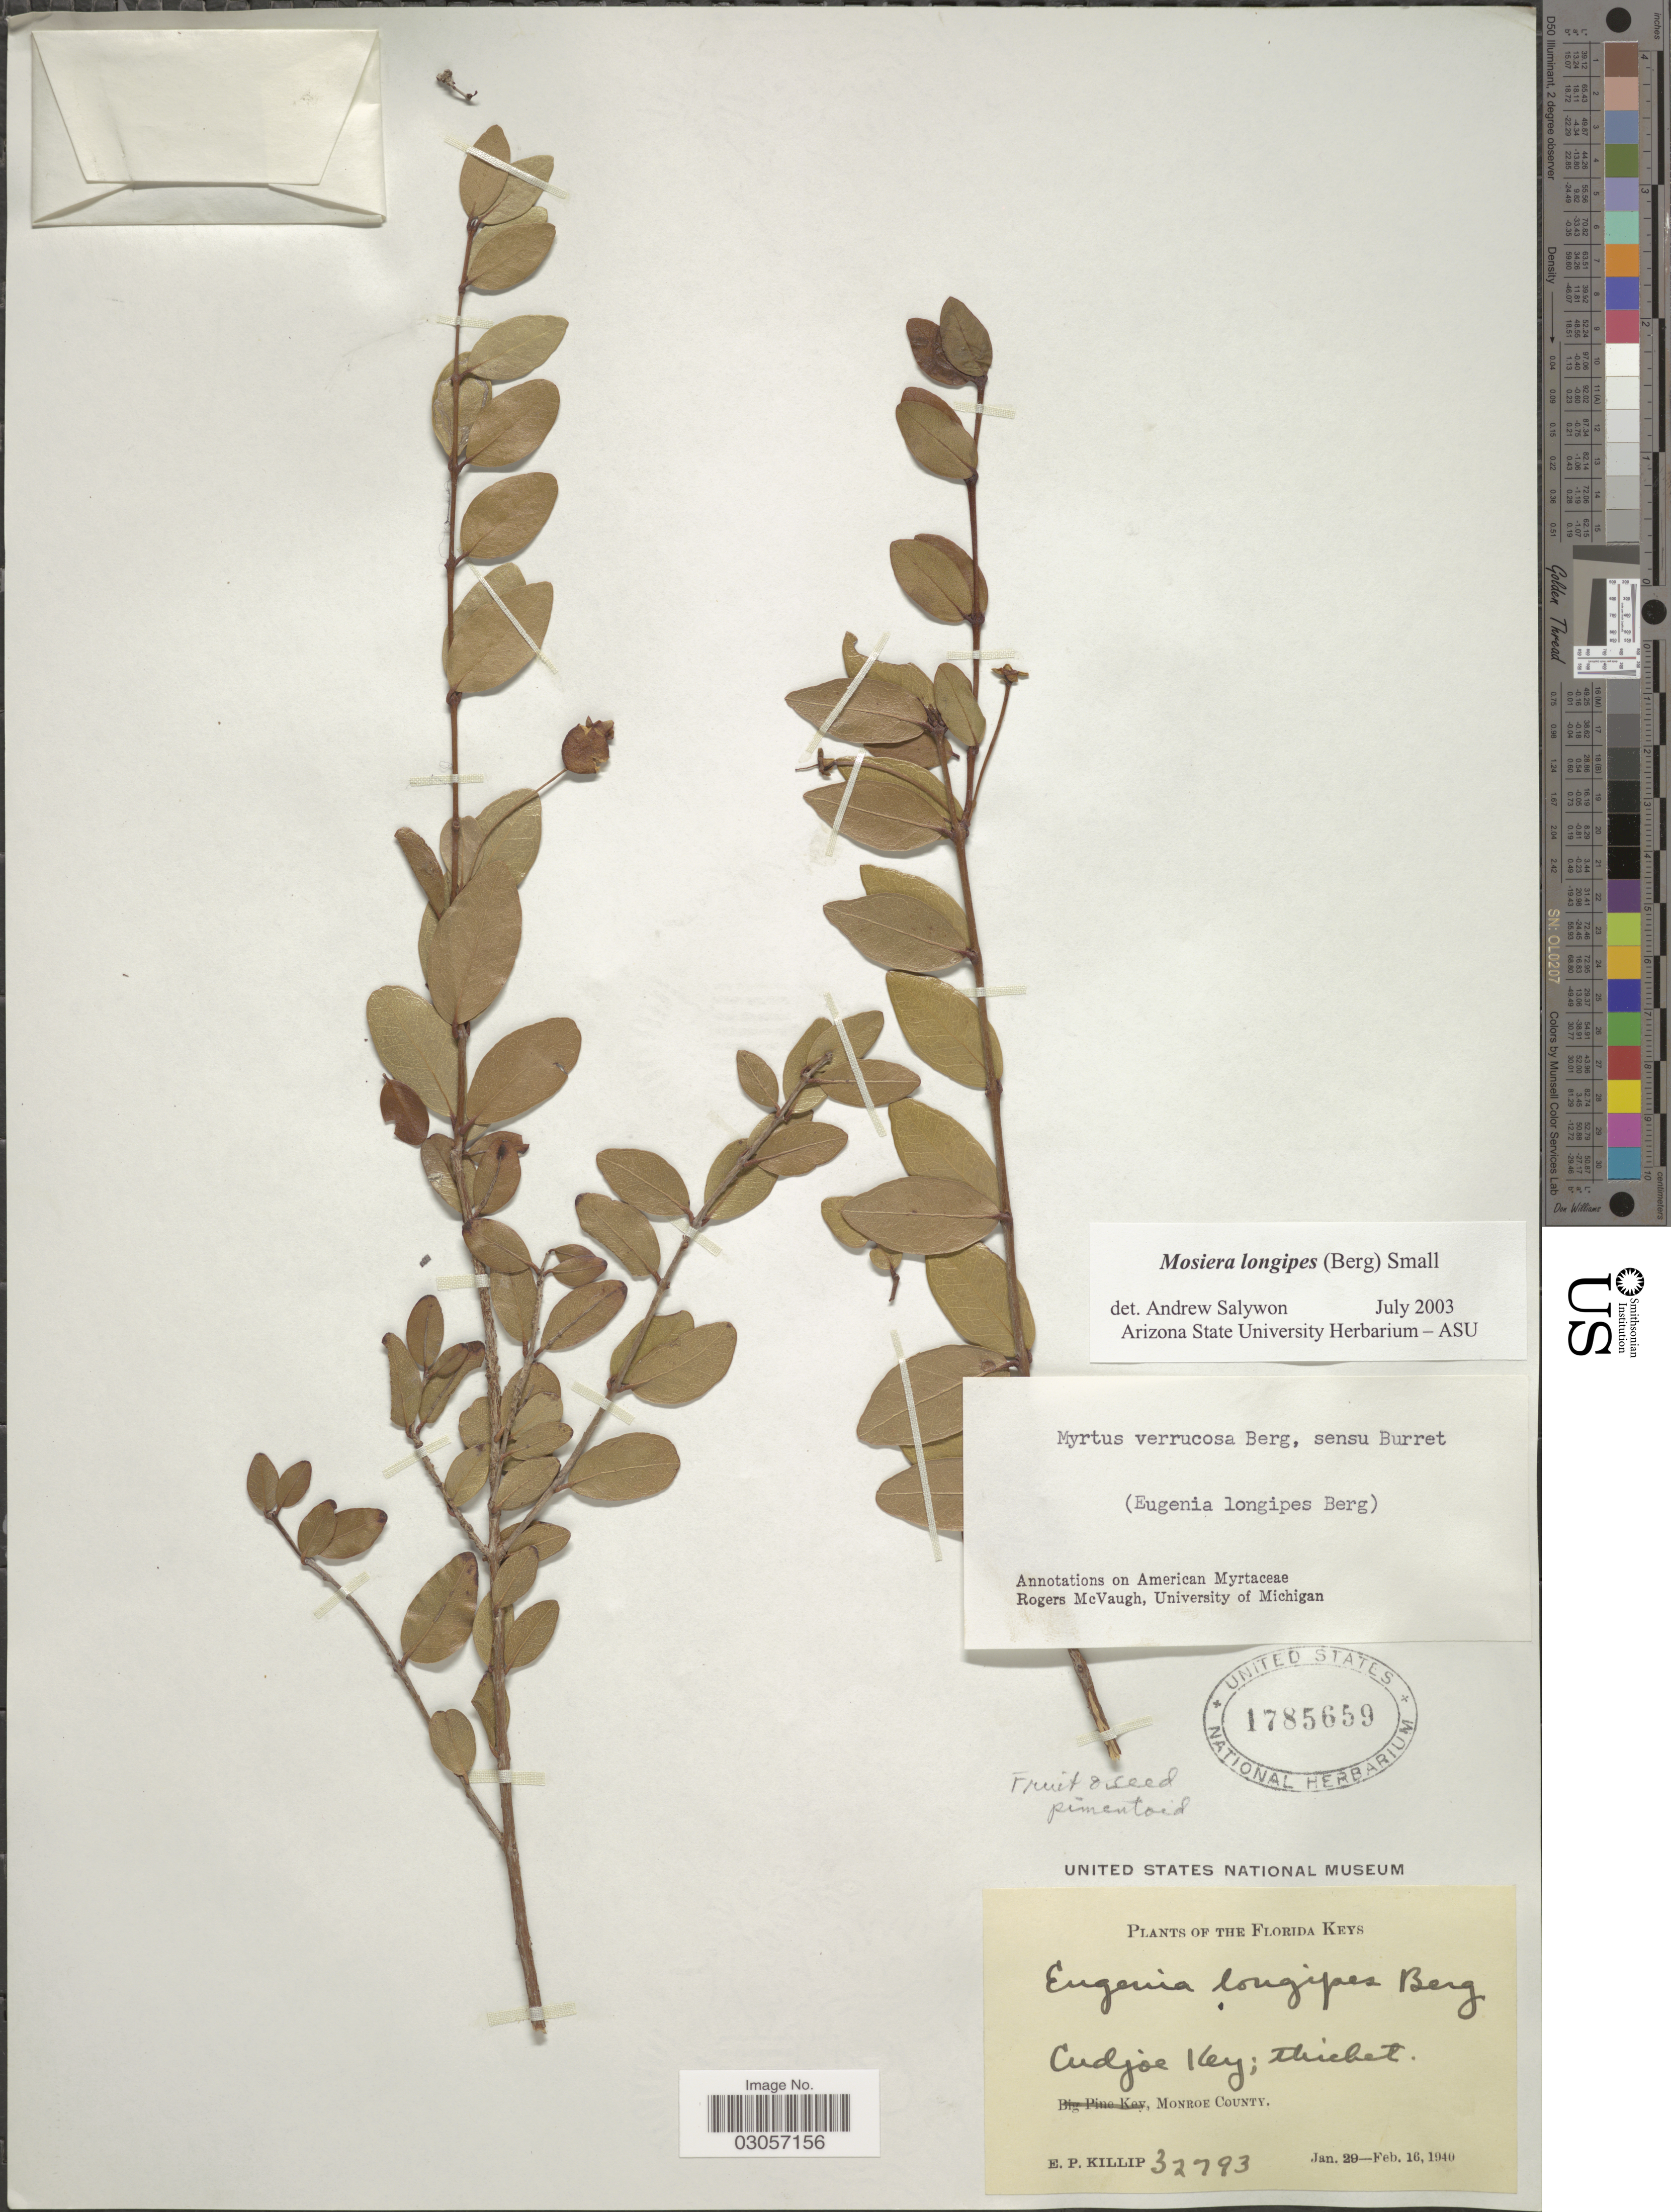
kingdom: Plantae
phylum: Tracheophyta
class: Magnoliopsida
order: Myrtales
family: Myrtaceae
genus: Mosiera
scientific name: Mosiera longipes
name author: (O. Berg) Small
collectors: E. P. Killip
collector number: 32793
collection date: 1940-01-29/1940-02-16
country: United States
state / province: Florida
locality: The Florida Keys, Cudjoe Key, Monroe County.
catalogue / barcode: US 1785659